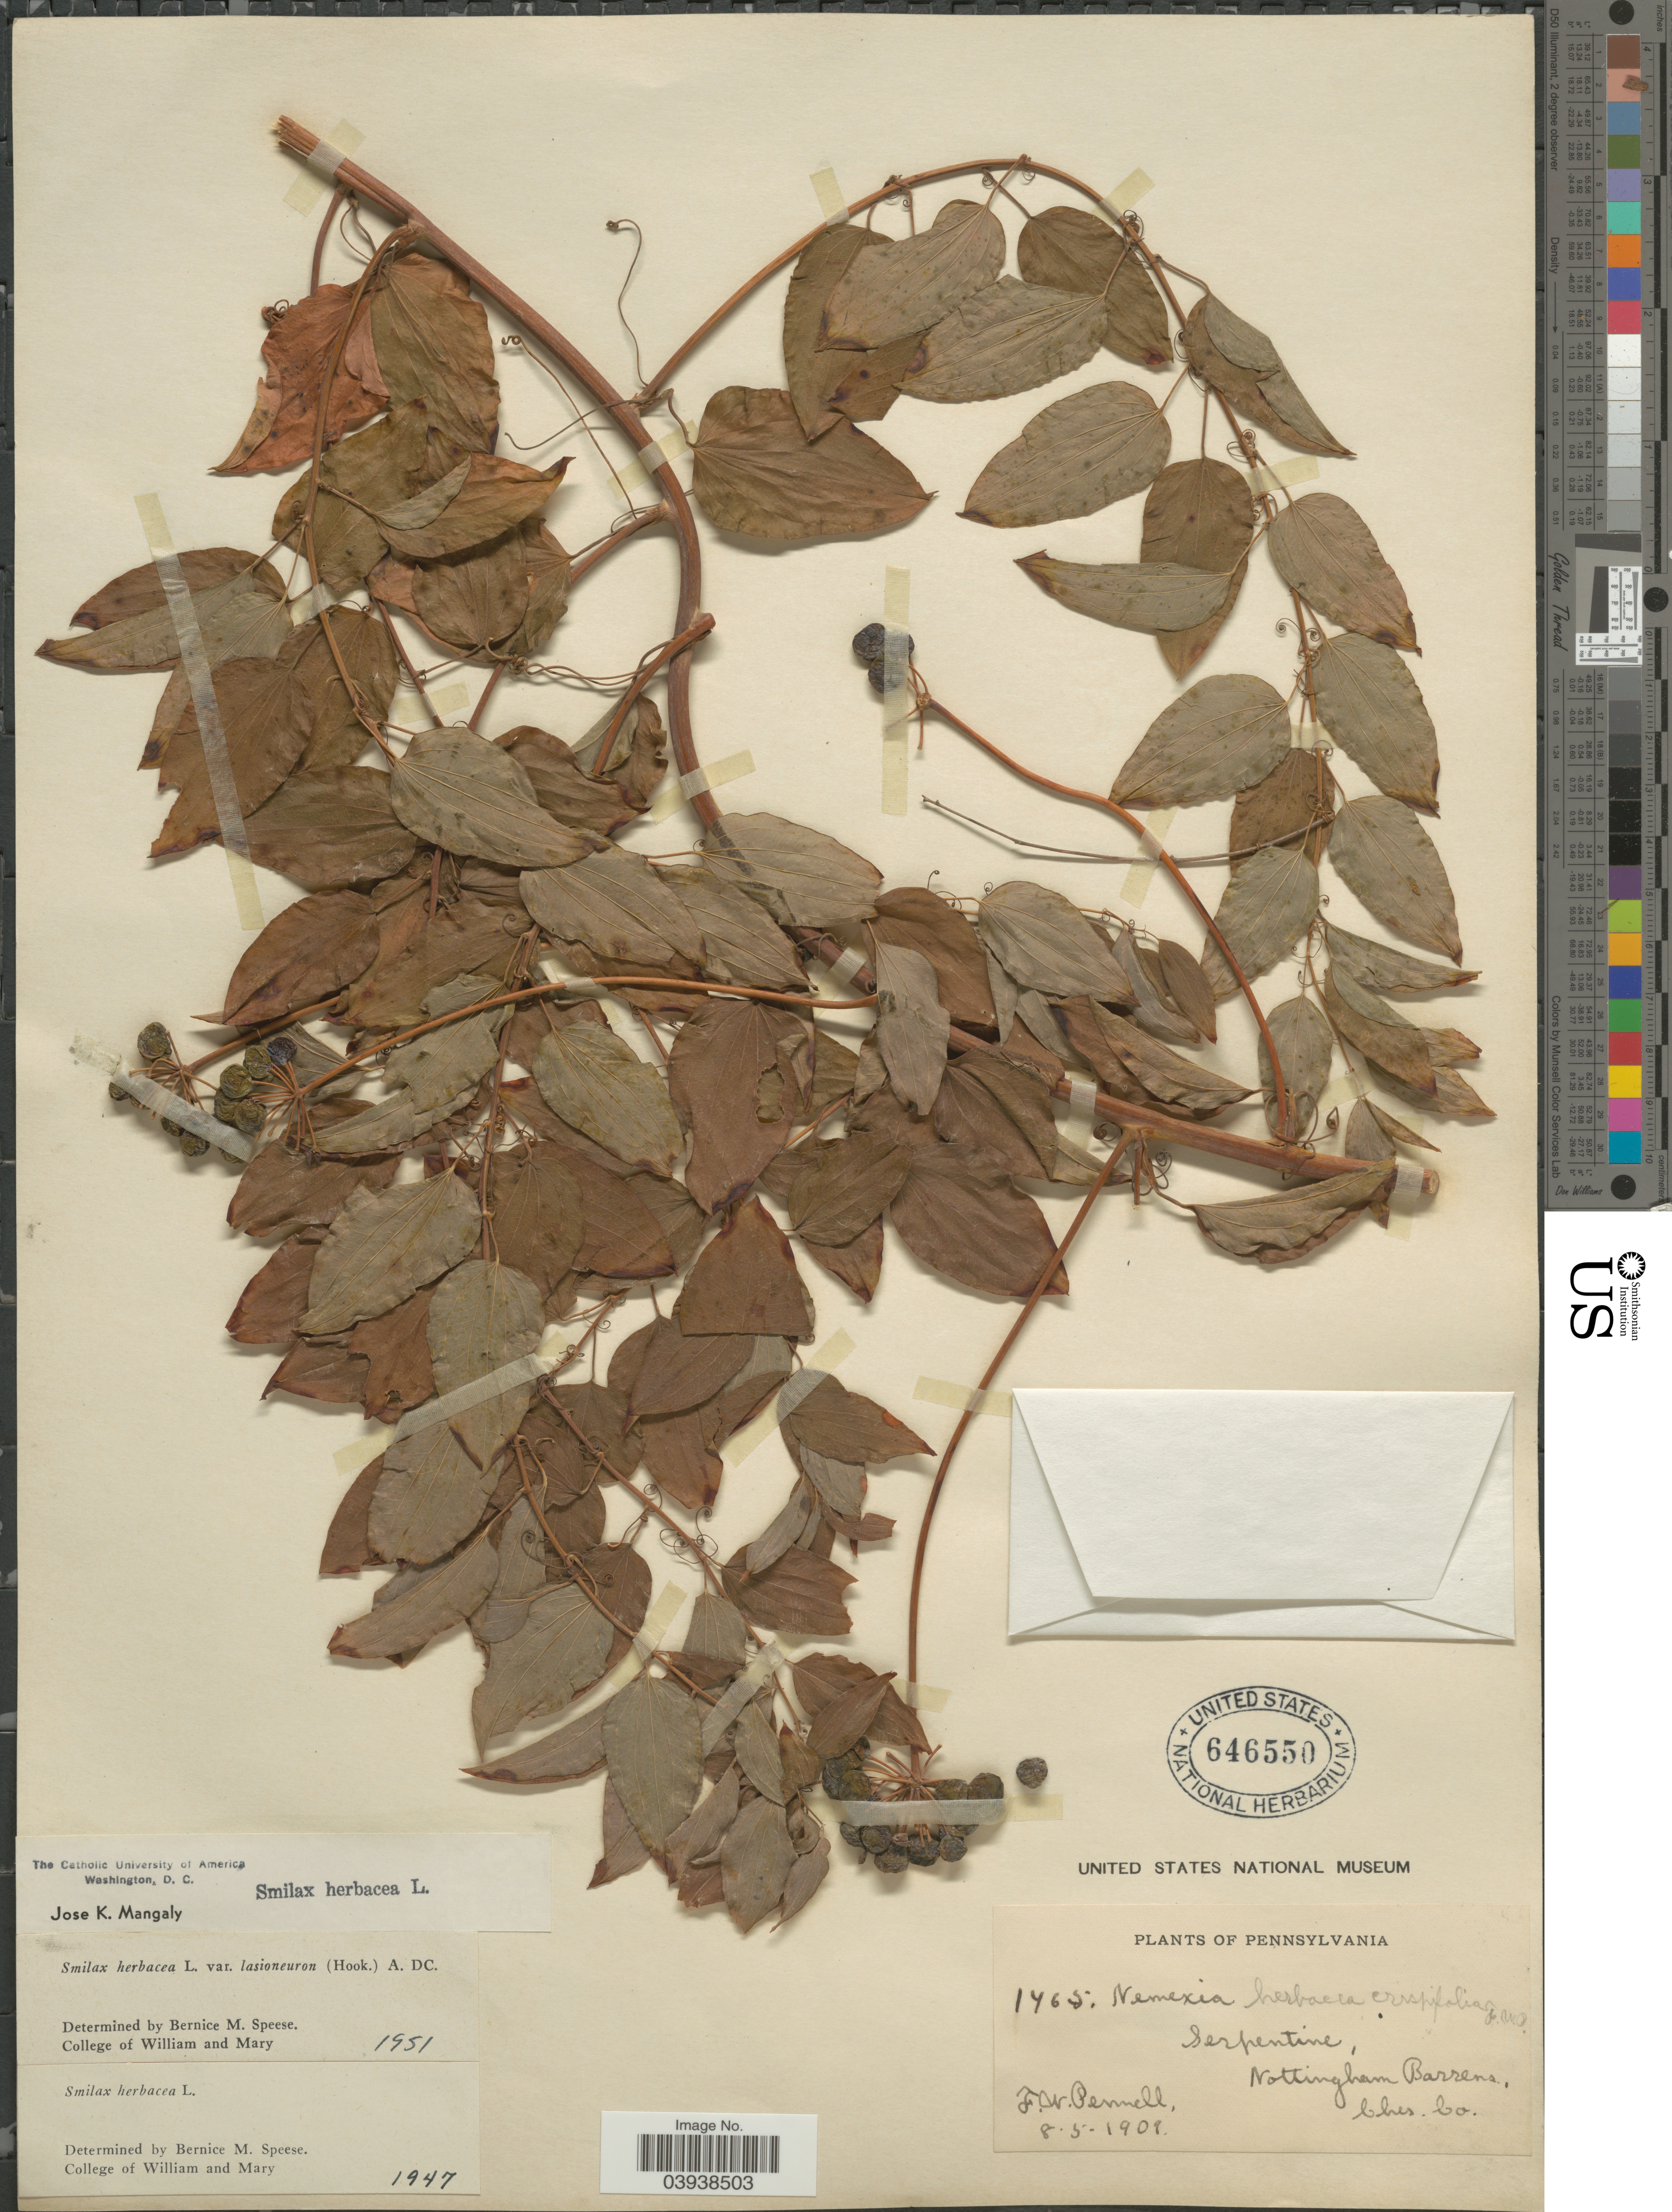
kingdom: Plantae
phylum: Tracheophyta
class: Liliopsida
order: Liliales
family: Smilacaceae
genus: Smilax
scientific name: Smilax herbacea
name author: L.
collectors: F. W. Pennell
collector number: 1465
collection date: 1909-08-05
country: United States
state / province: Pennsylvania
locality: Nottingham Barrens, Ches. Co.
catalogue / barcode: US 646550